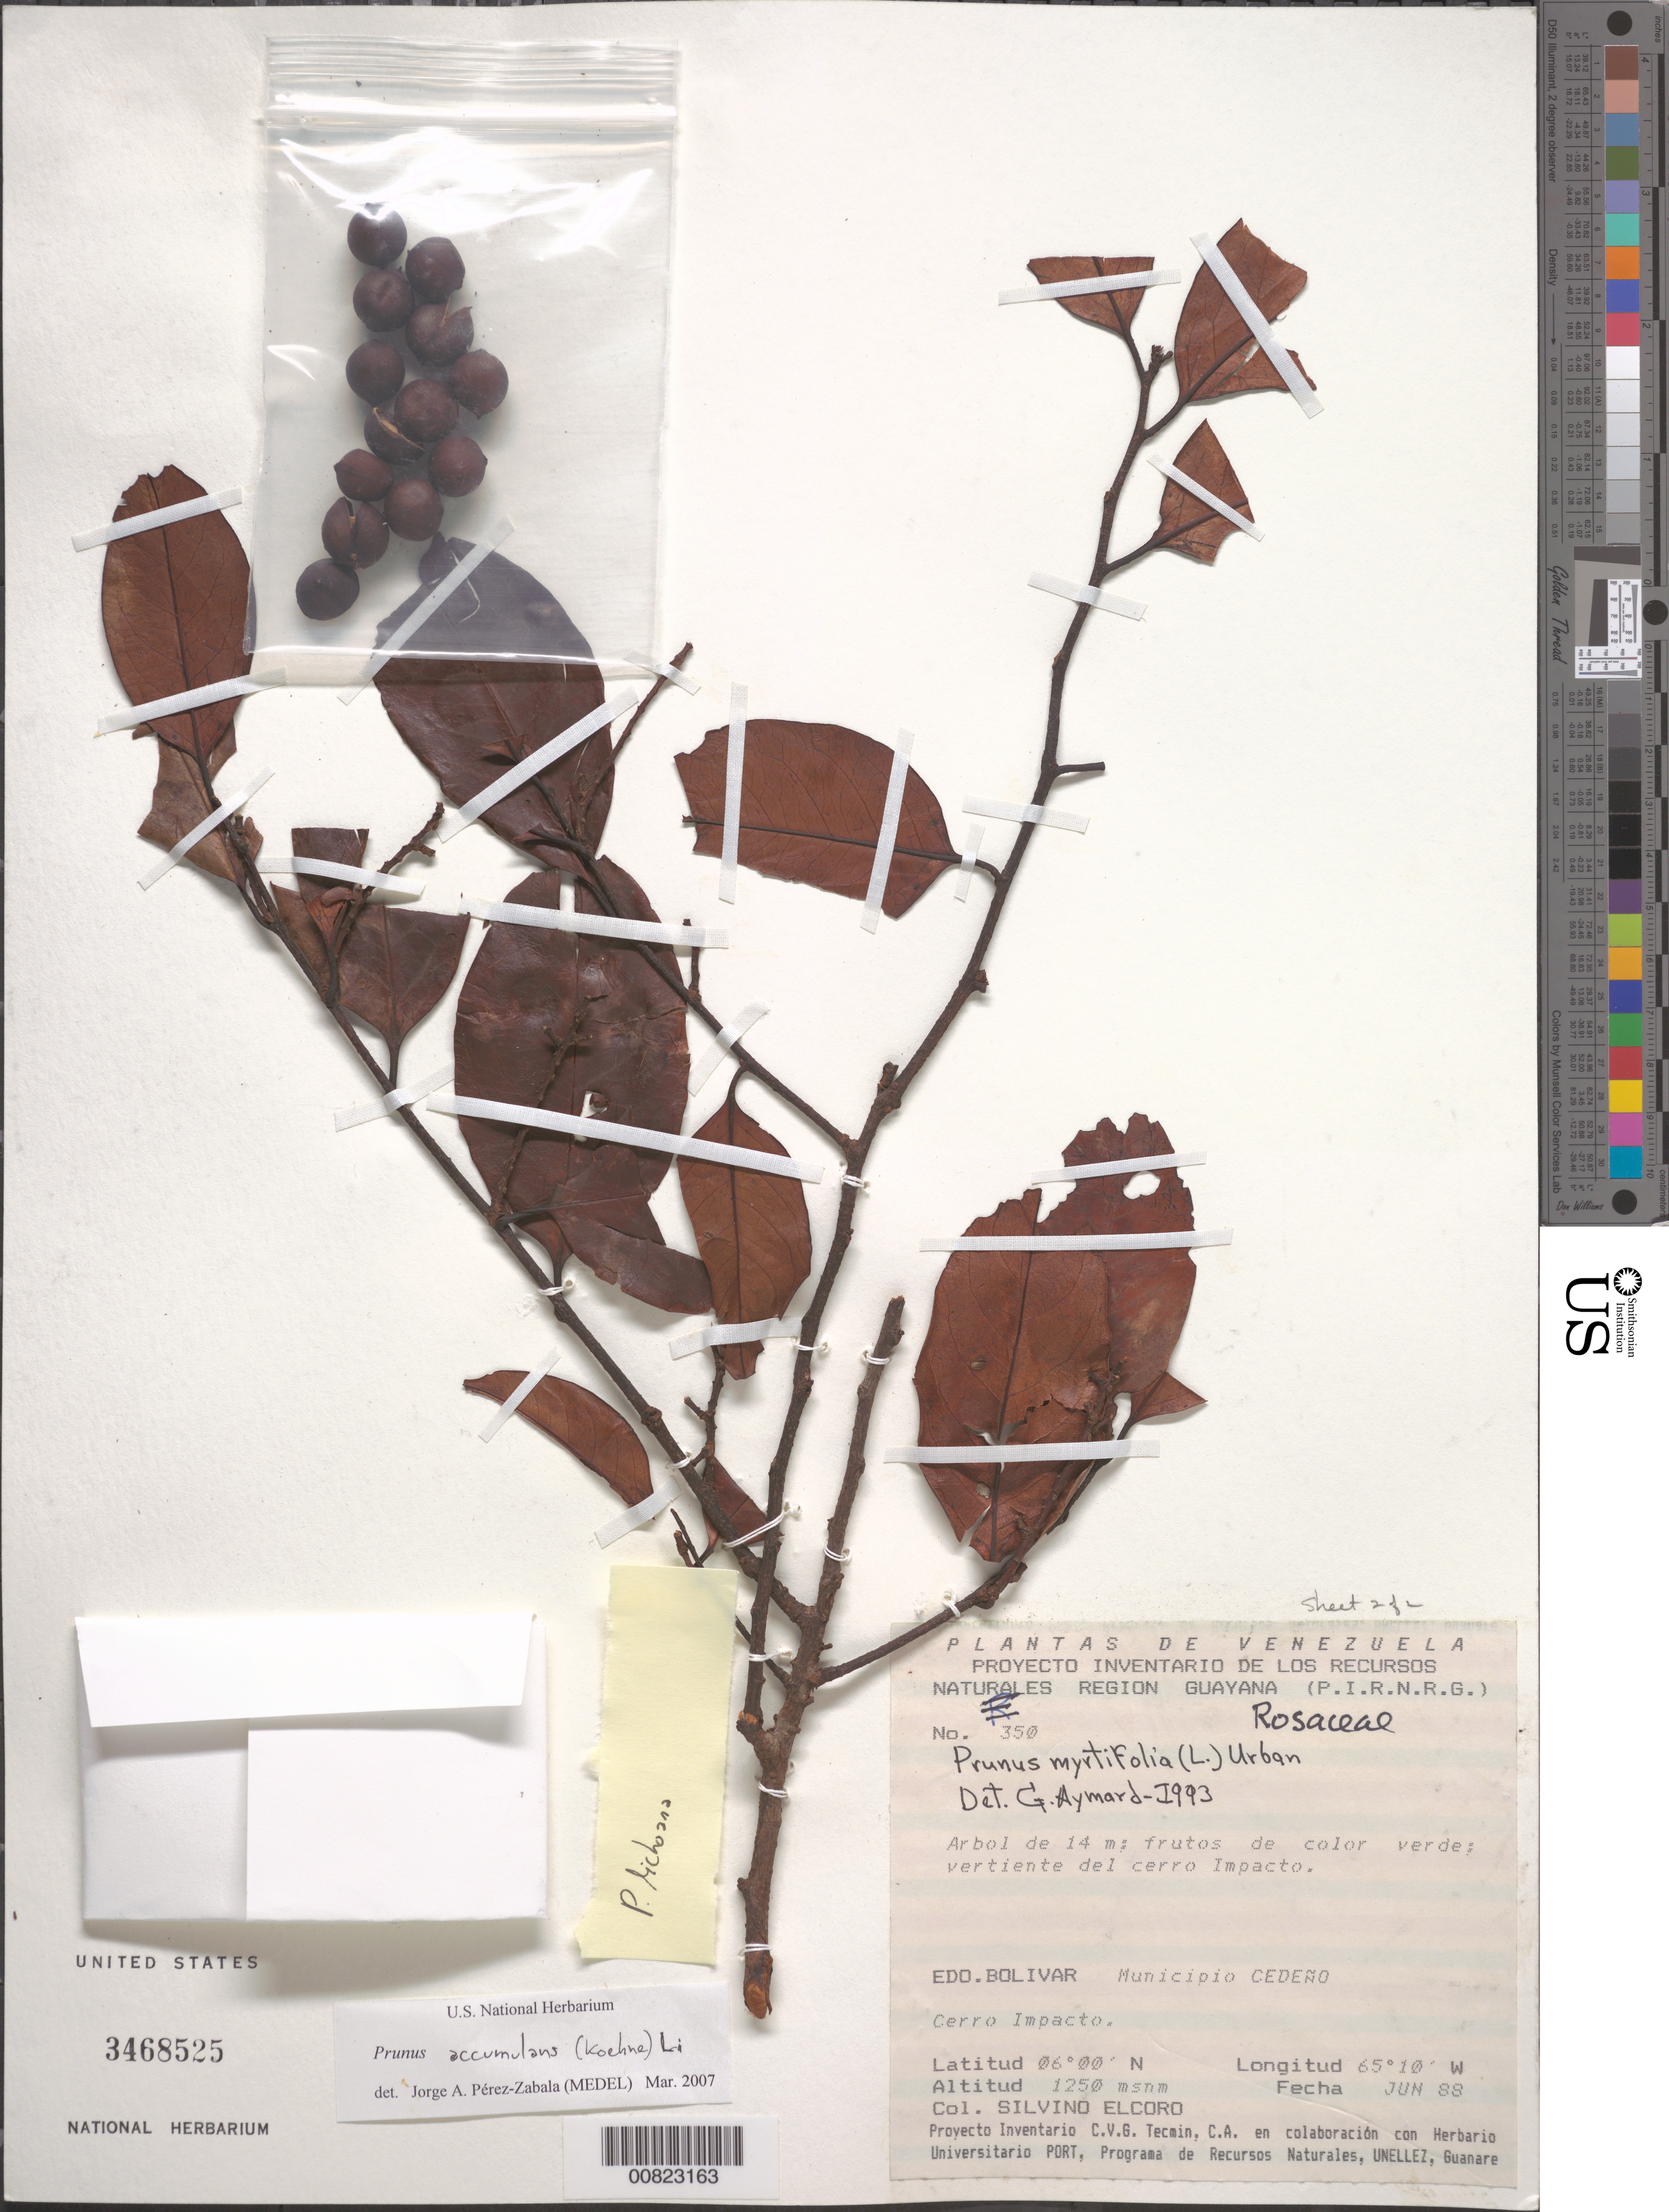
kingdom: Plantae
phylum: Tracheophyta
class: Magnoliopsida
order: Rosales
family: Rosaceae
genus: Prunus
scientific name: Prunus sp.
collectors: S. Elcoro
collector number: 350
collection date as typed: Transcribed d/m/y: /6/88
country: Venezuela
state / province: Bolivar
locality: Municipio Cedeño. Cerro Impacto.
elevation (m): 1250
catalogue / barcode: US 3468525